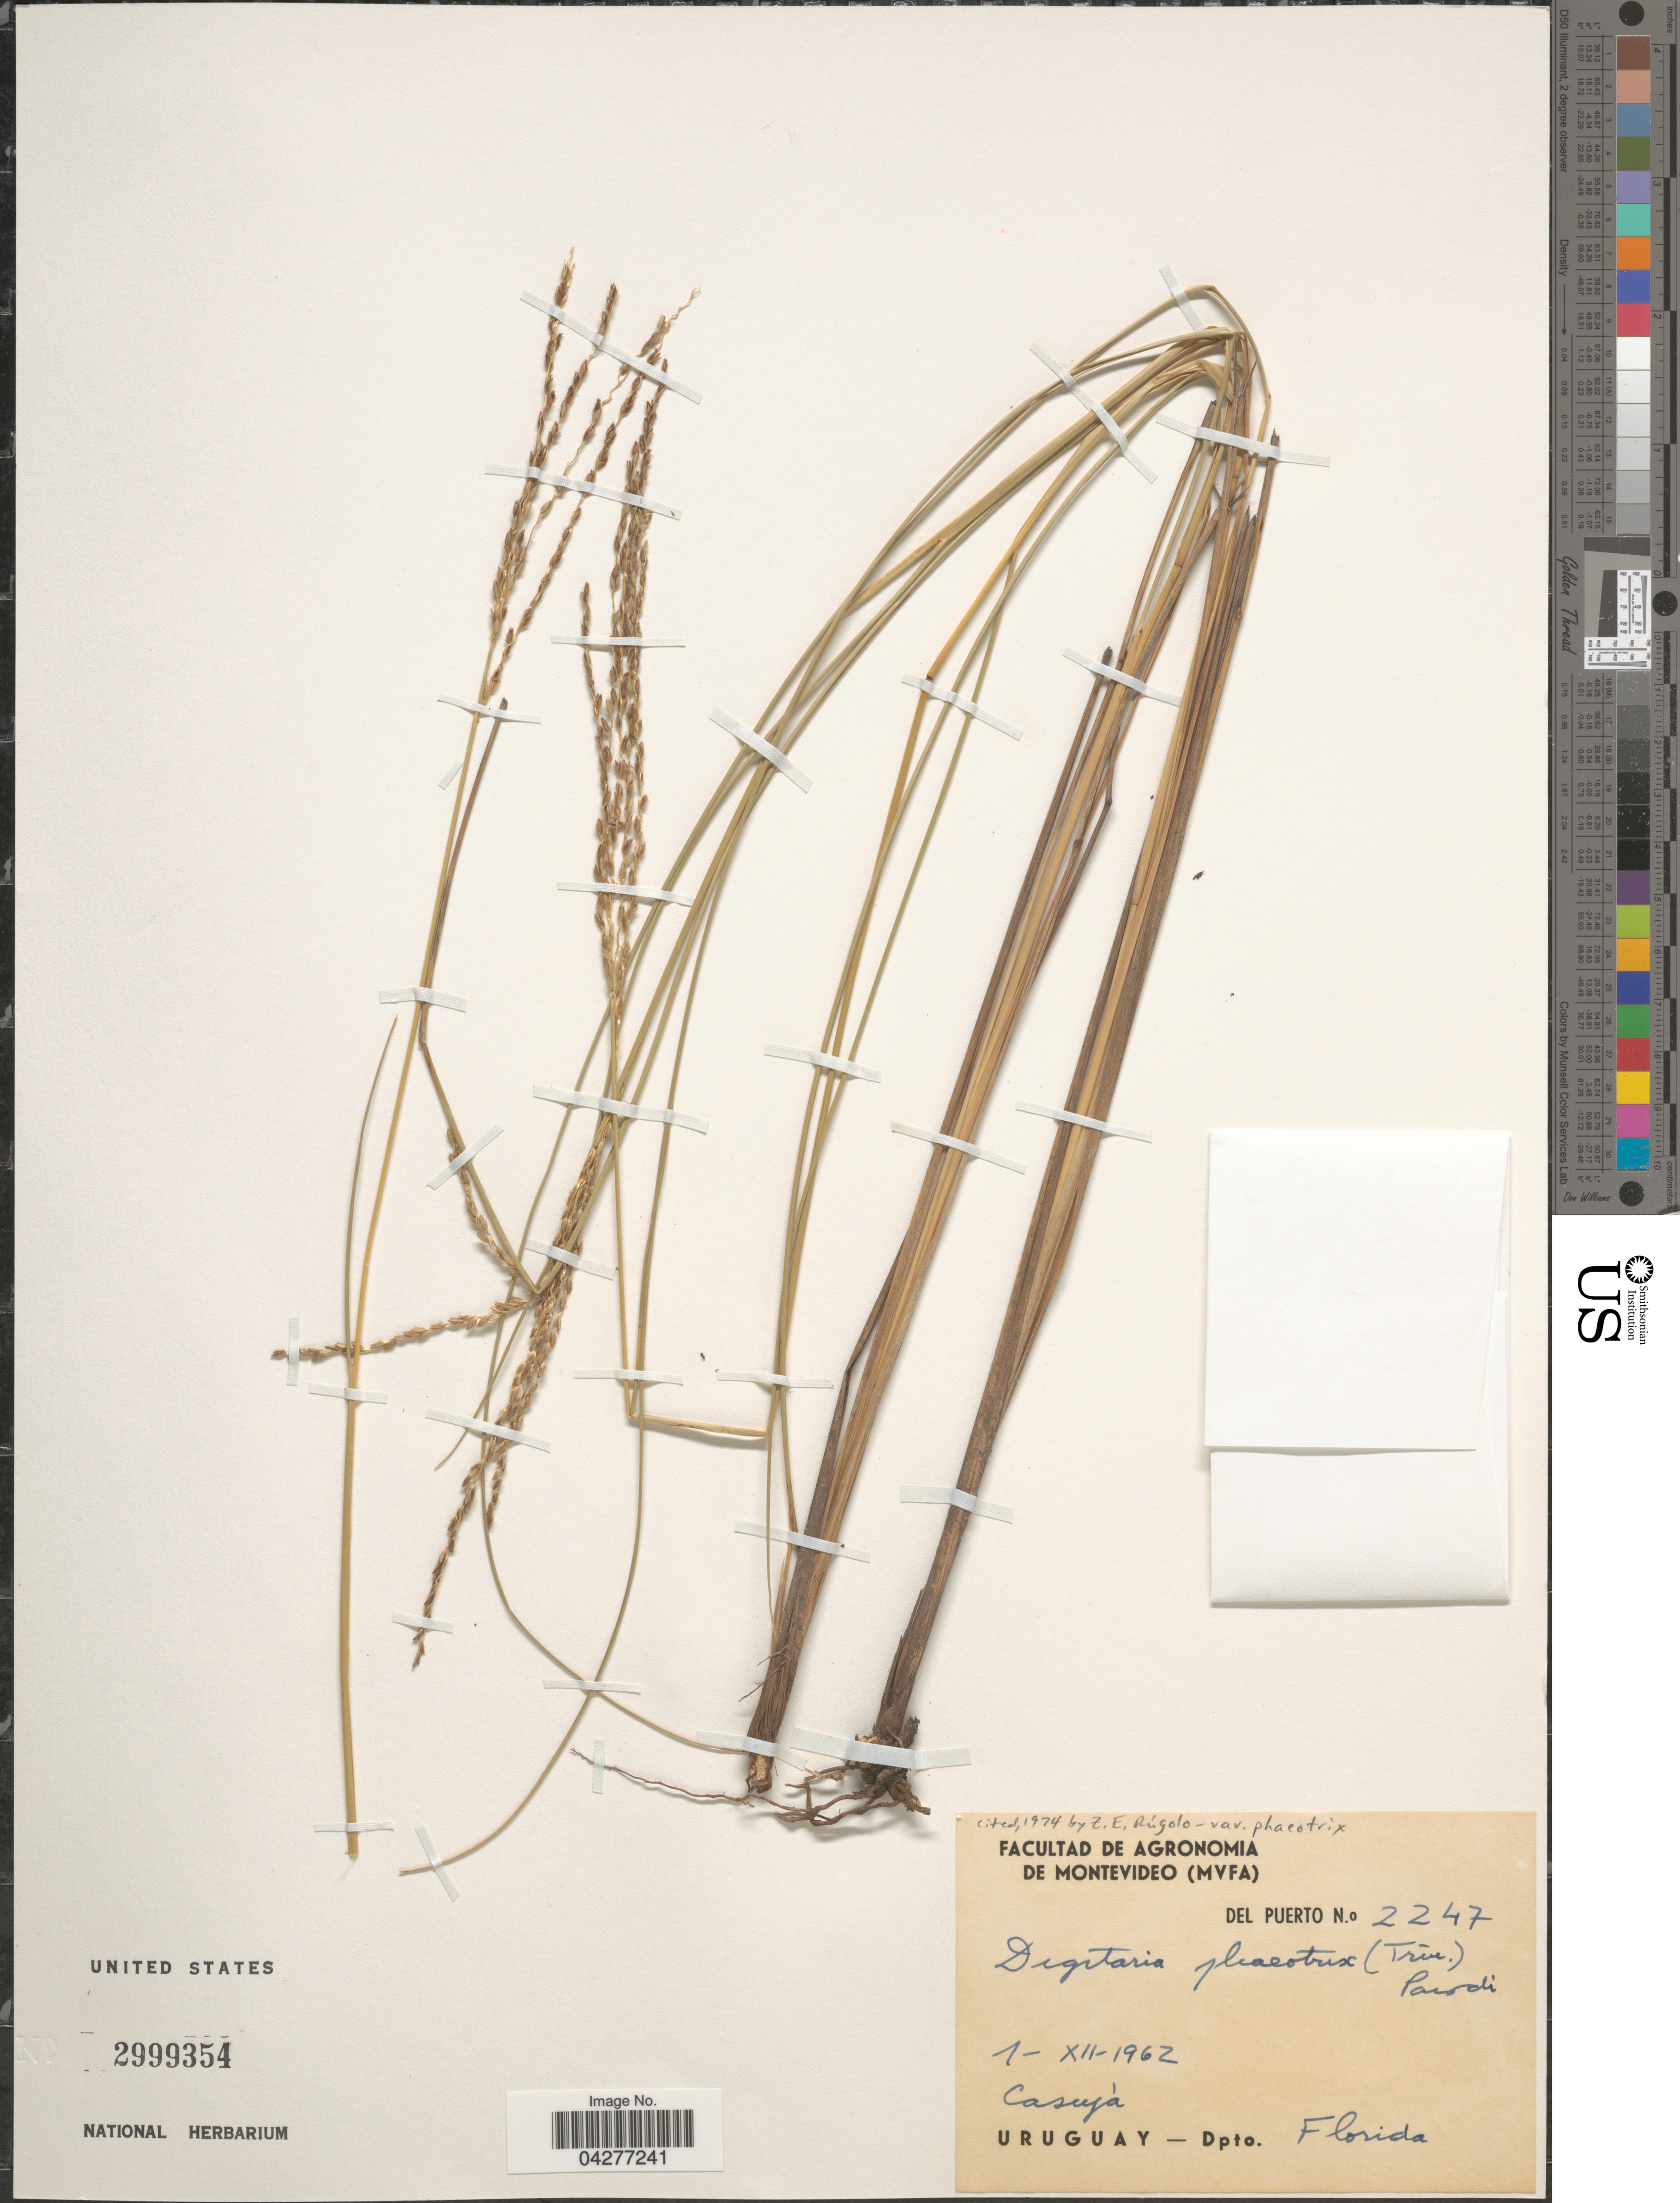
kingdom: Plantae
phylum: Tracheophyta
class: Liliopsida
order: Poales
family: Poaceae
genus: Digitaria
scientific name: Digitaria phaeothrix var. phaeothrix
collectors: Del Puerto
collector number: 2247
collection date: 1962-12-01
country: Uruguay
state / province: Florida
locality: Casupà. Dpto. Florida.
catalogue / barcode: US 2999354